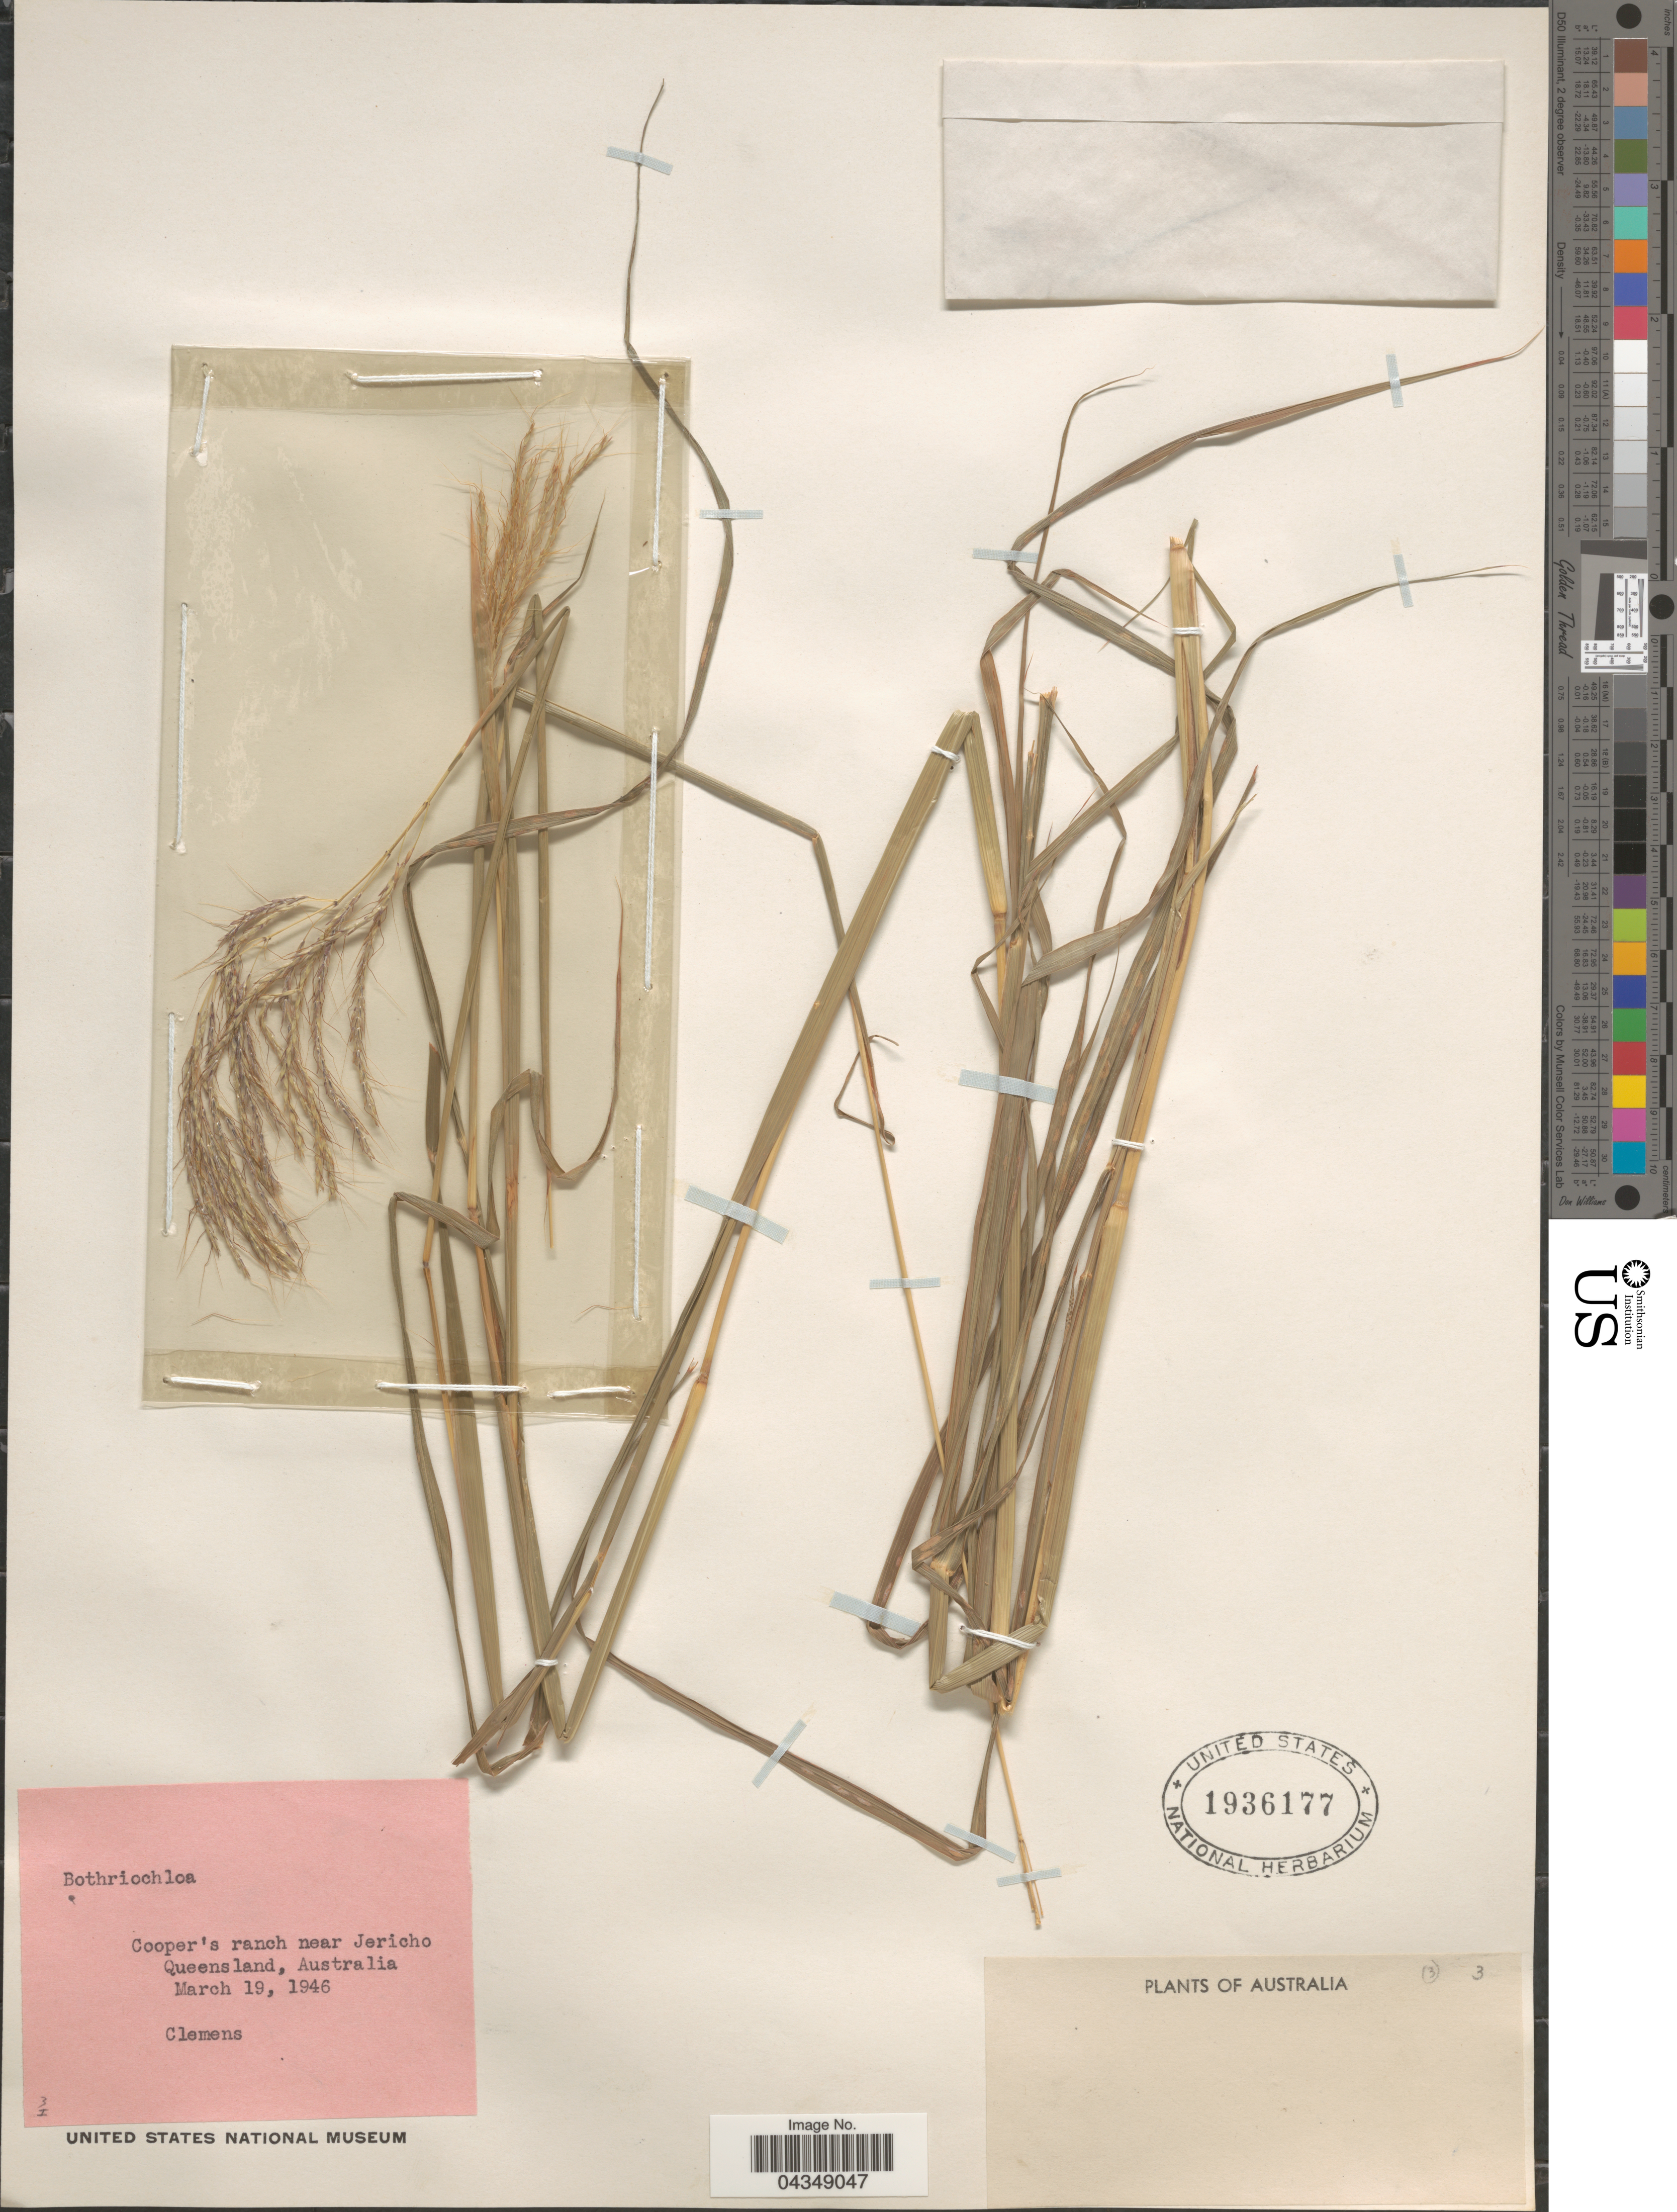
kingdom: Plantae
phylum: Tracheophyta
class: Liliopsida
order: Poales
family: Poaceae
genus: Bothriochloa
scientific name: Bothriochloa sp.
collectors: -. Clemens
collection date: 1946-03-19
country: Australia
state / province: Queensland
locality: Cooper's ranch near Jericho.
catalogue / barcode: US 1936177